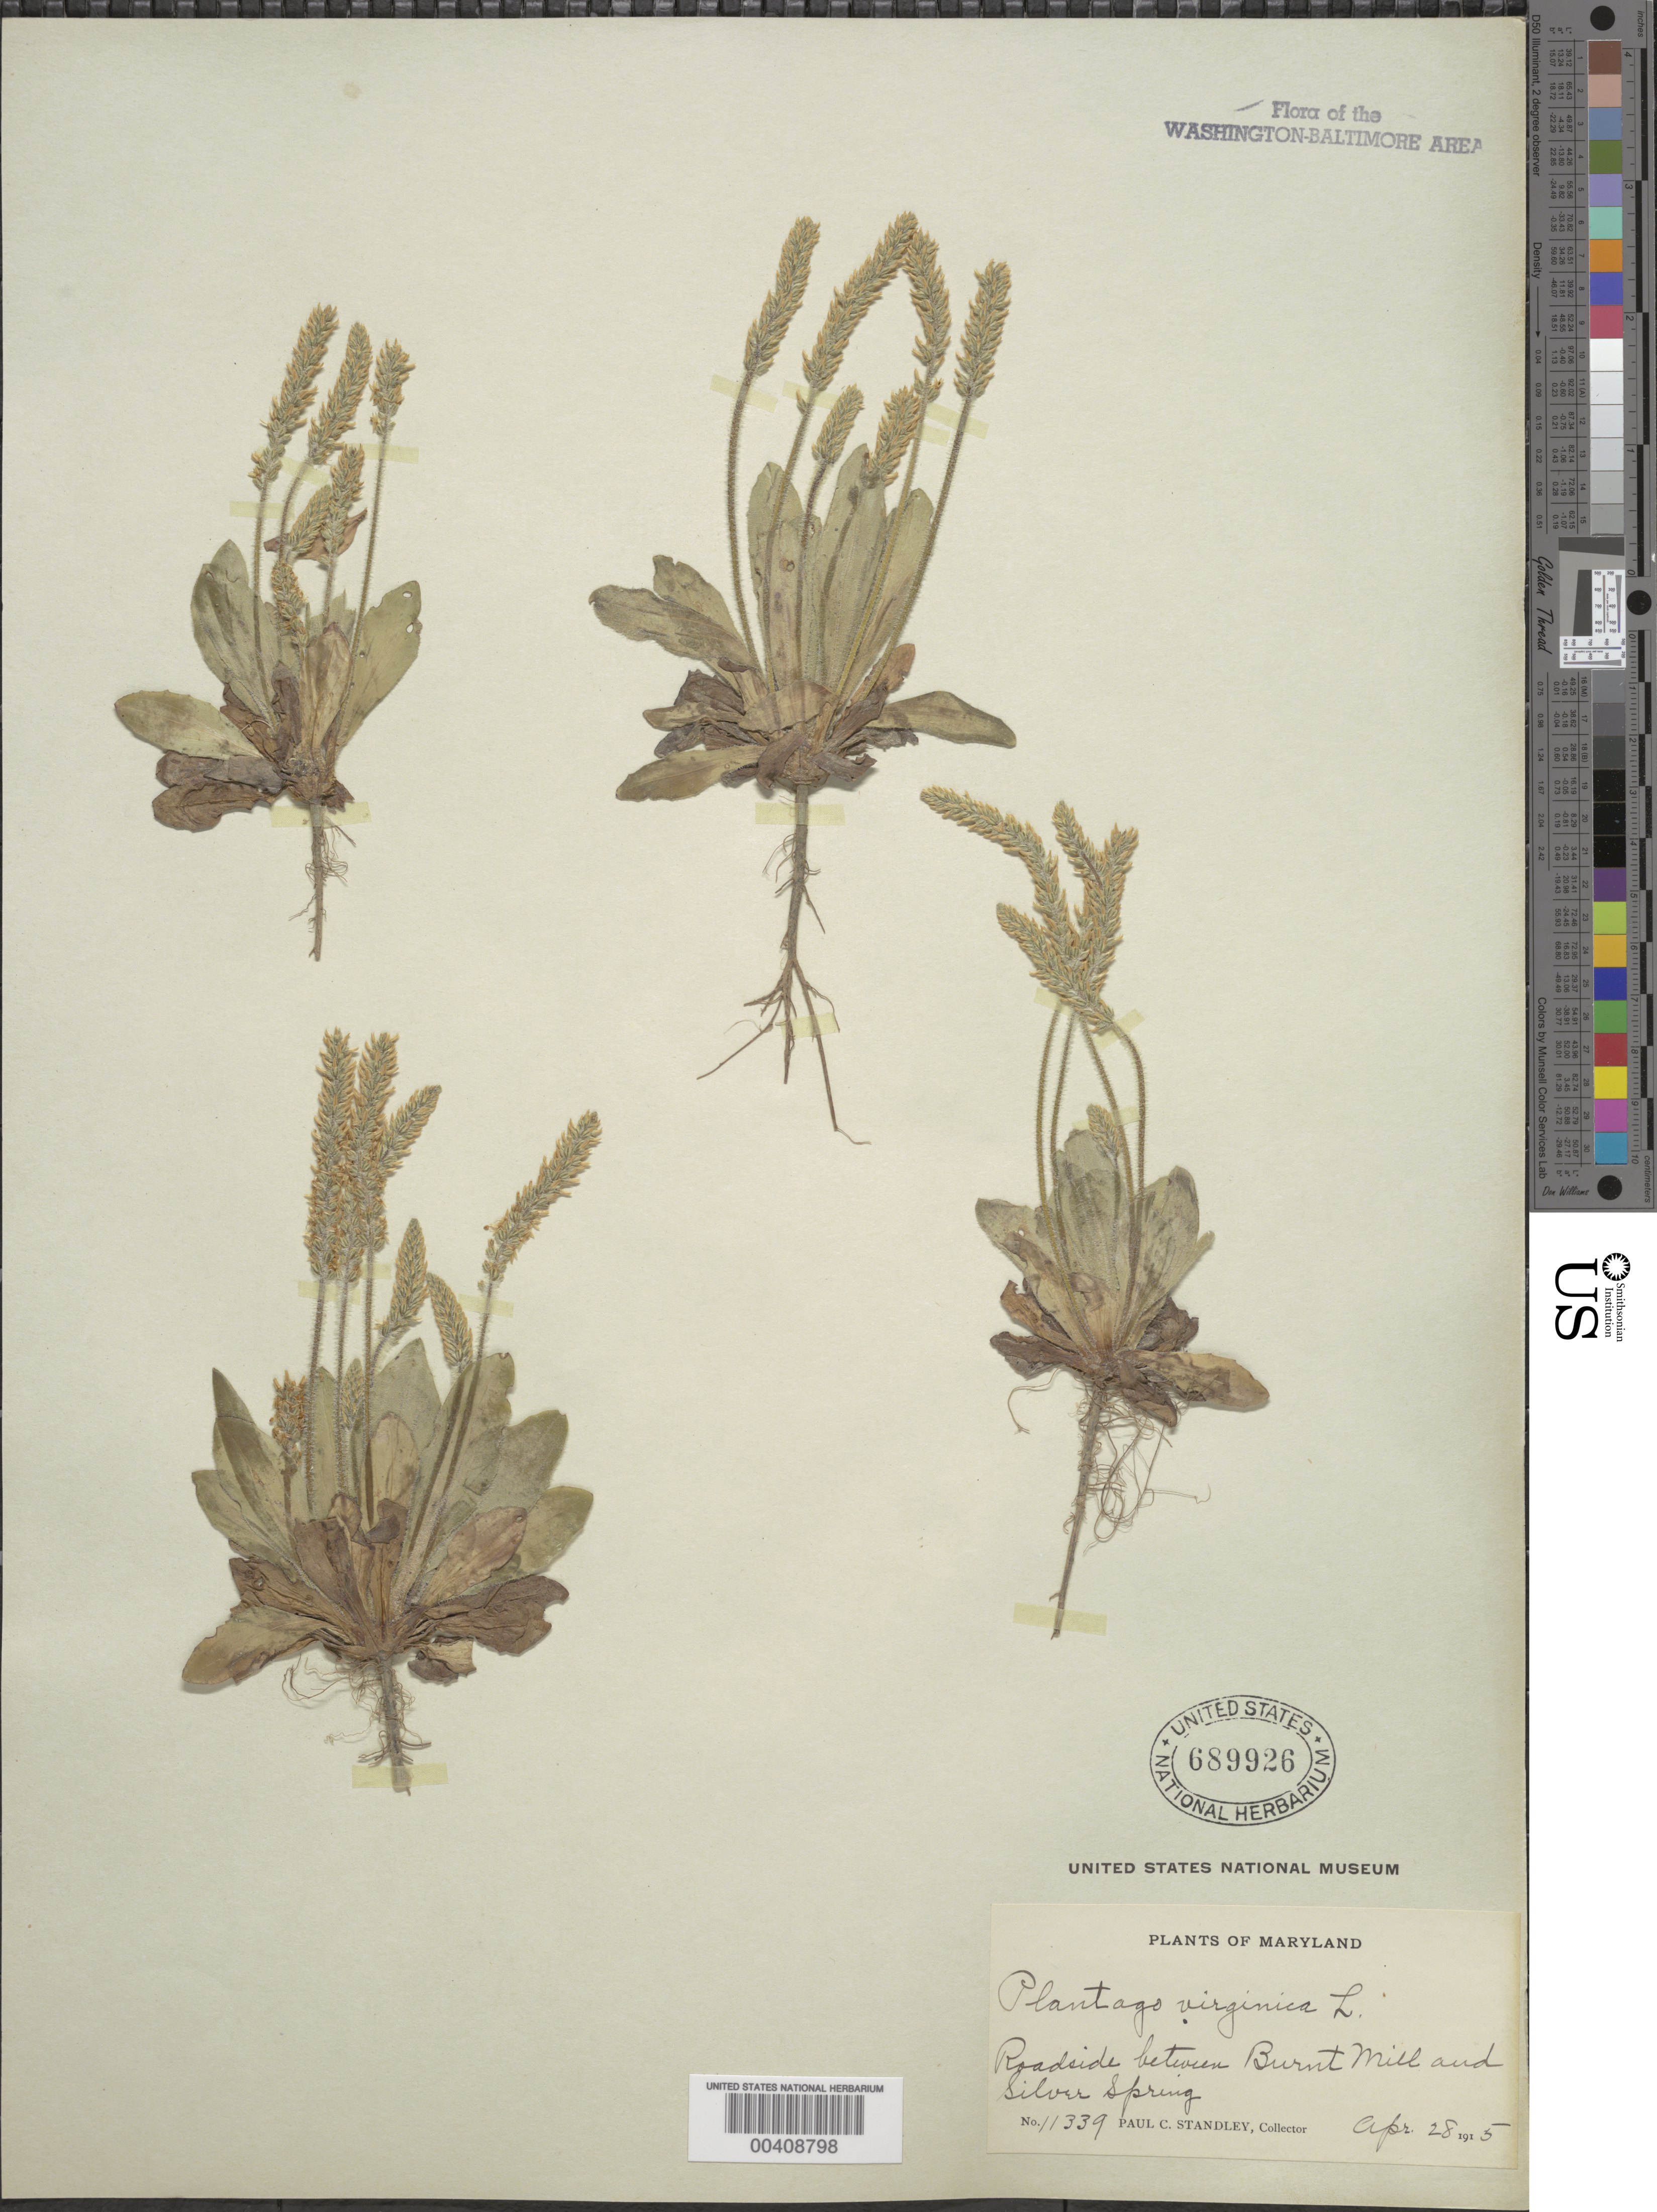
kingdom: Plantae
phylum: Tracheophyta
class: Magnoliopsida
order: Lamiales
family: Plantaginaceae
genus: Plantago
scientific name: Plantago virginica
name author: L.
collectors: P. C. Standley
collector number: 11339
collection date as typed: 28 Apr 1915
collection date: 1915-04-28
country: United States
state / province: Maryland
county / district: Montgomery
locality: Between Burnt Mill and Silver Spring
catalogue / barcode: US 689926